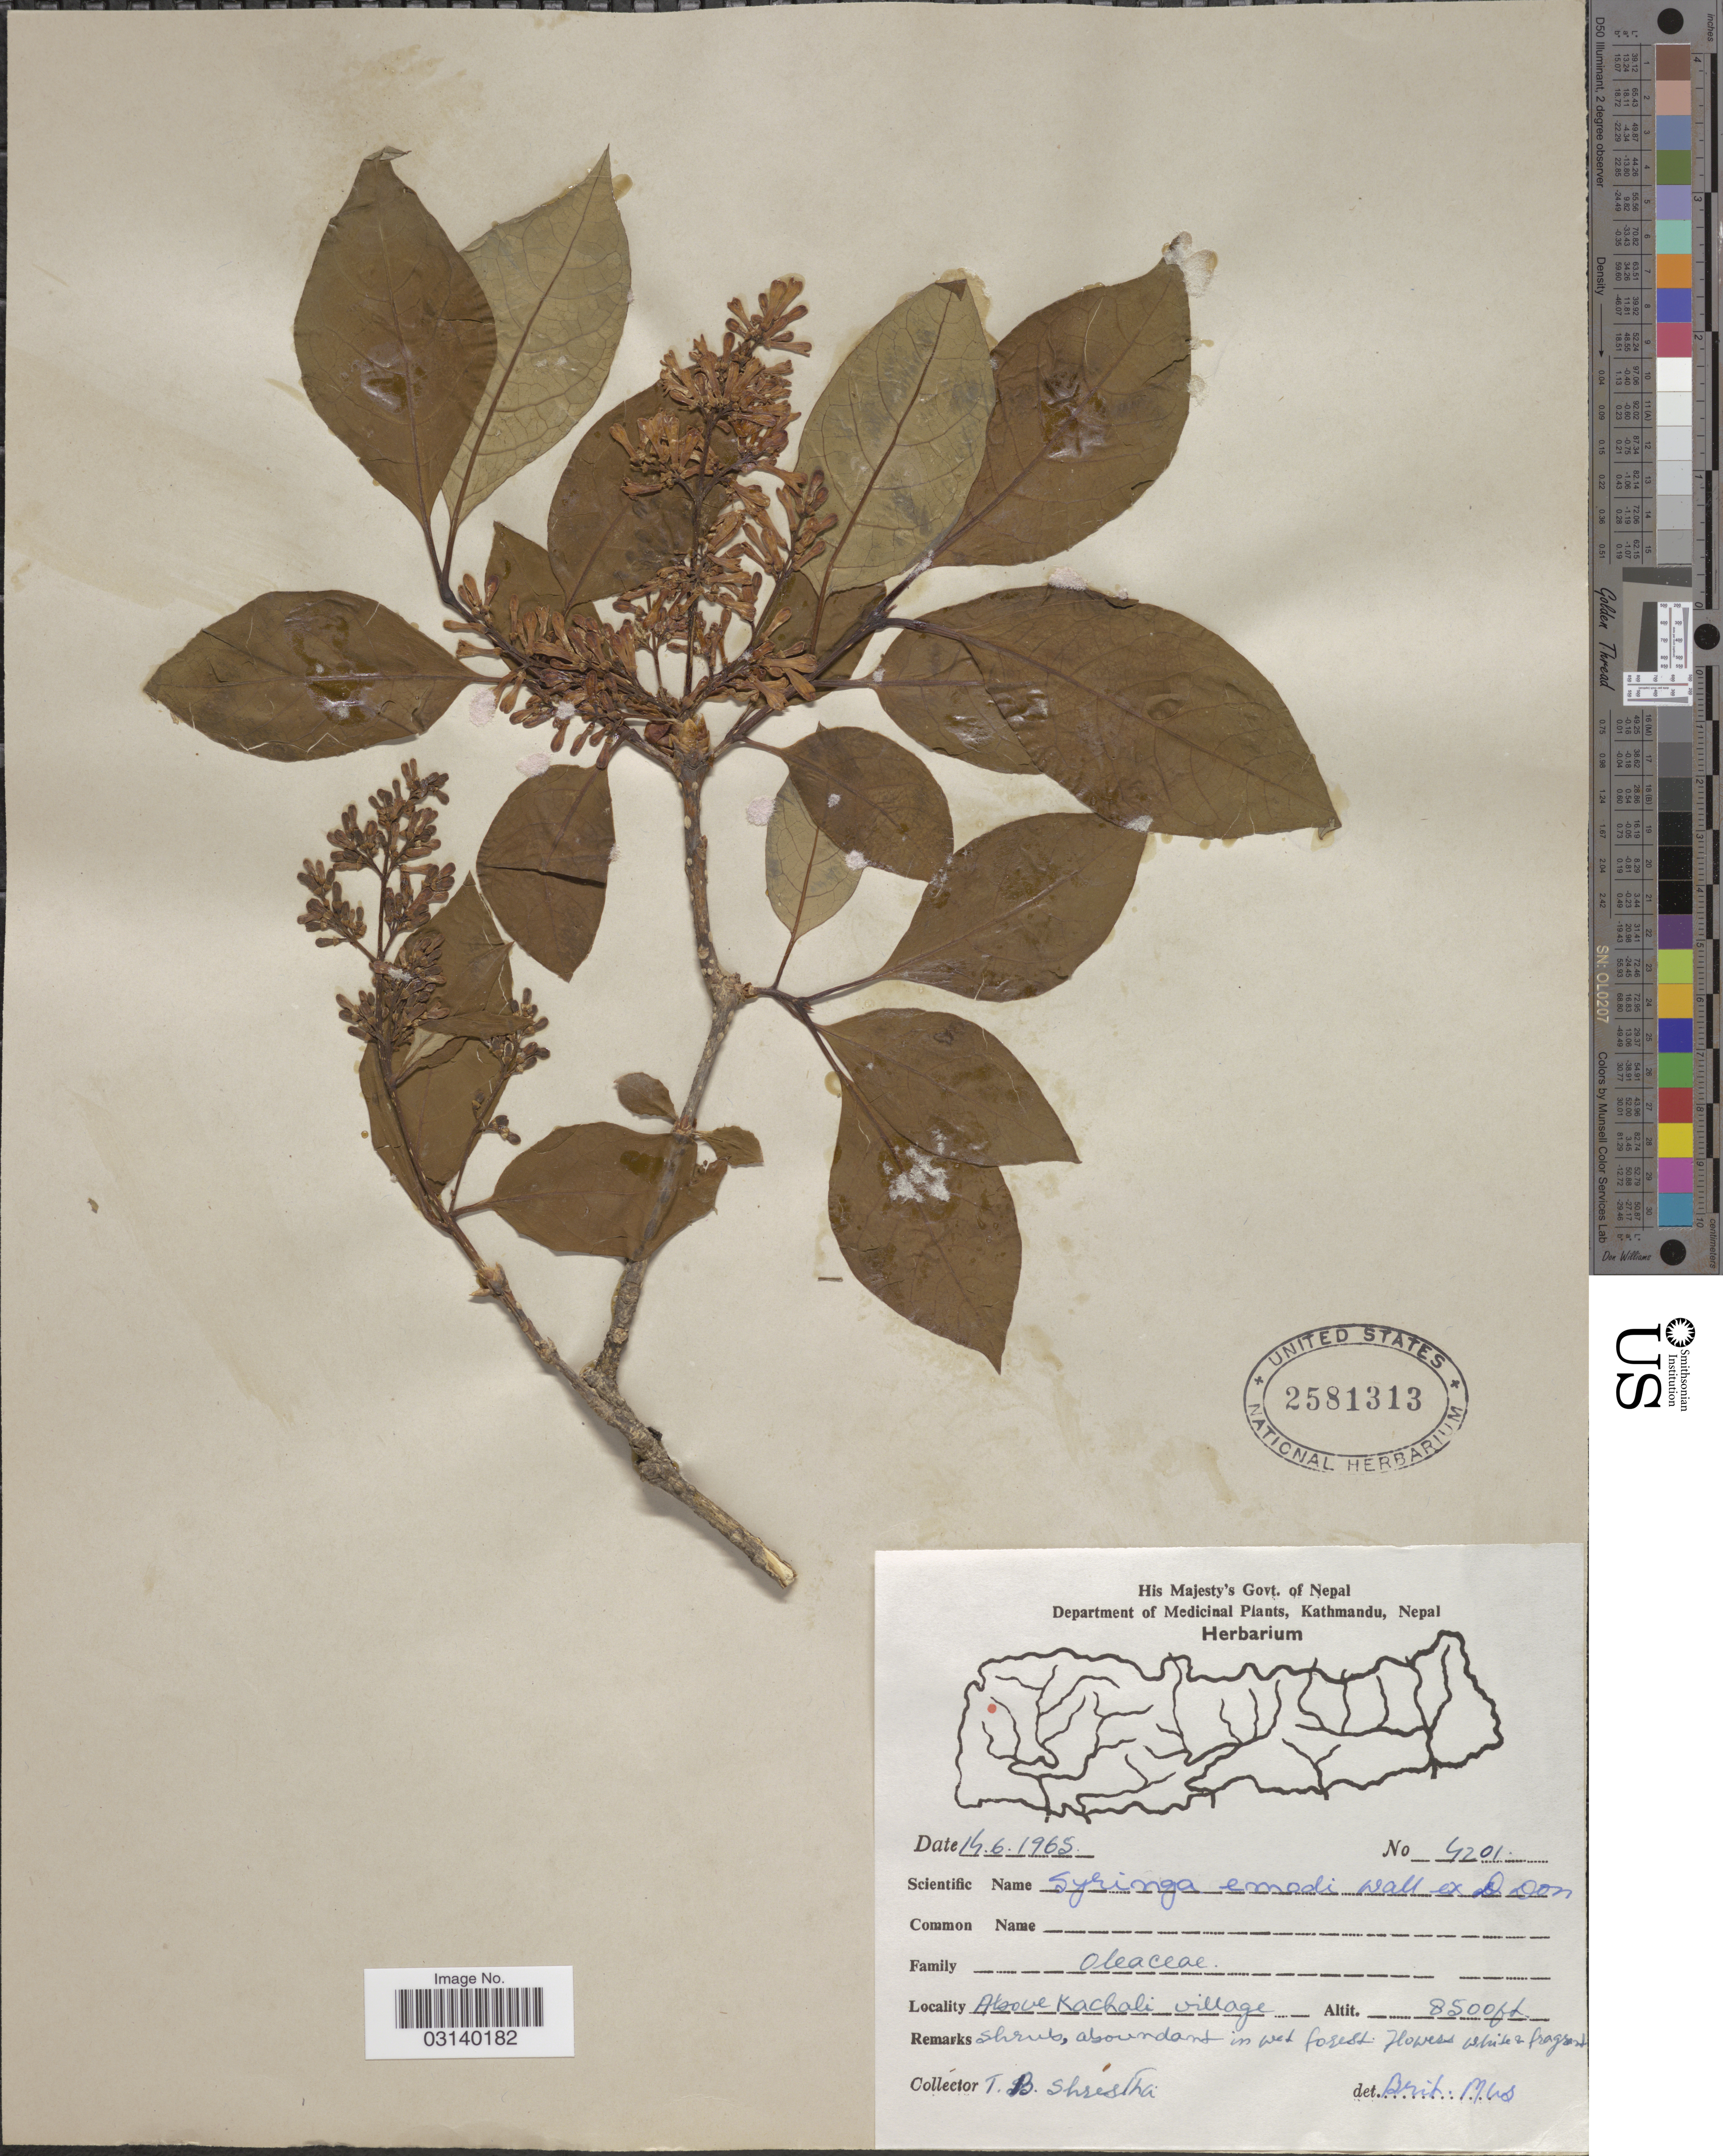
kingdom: Plantae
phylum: Tracheophyta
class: Magnoliopsida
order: Lamiales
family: Oleaceae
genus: Syringa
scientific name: Syringa emodi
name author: Wall. ex Royle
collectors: T. B. Shrestha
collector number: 4201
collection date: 1965-06-14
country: Nepal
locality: Above Kachali village.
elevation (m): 2591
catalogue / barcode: US 2581313